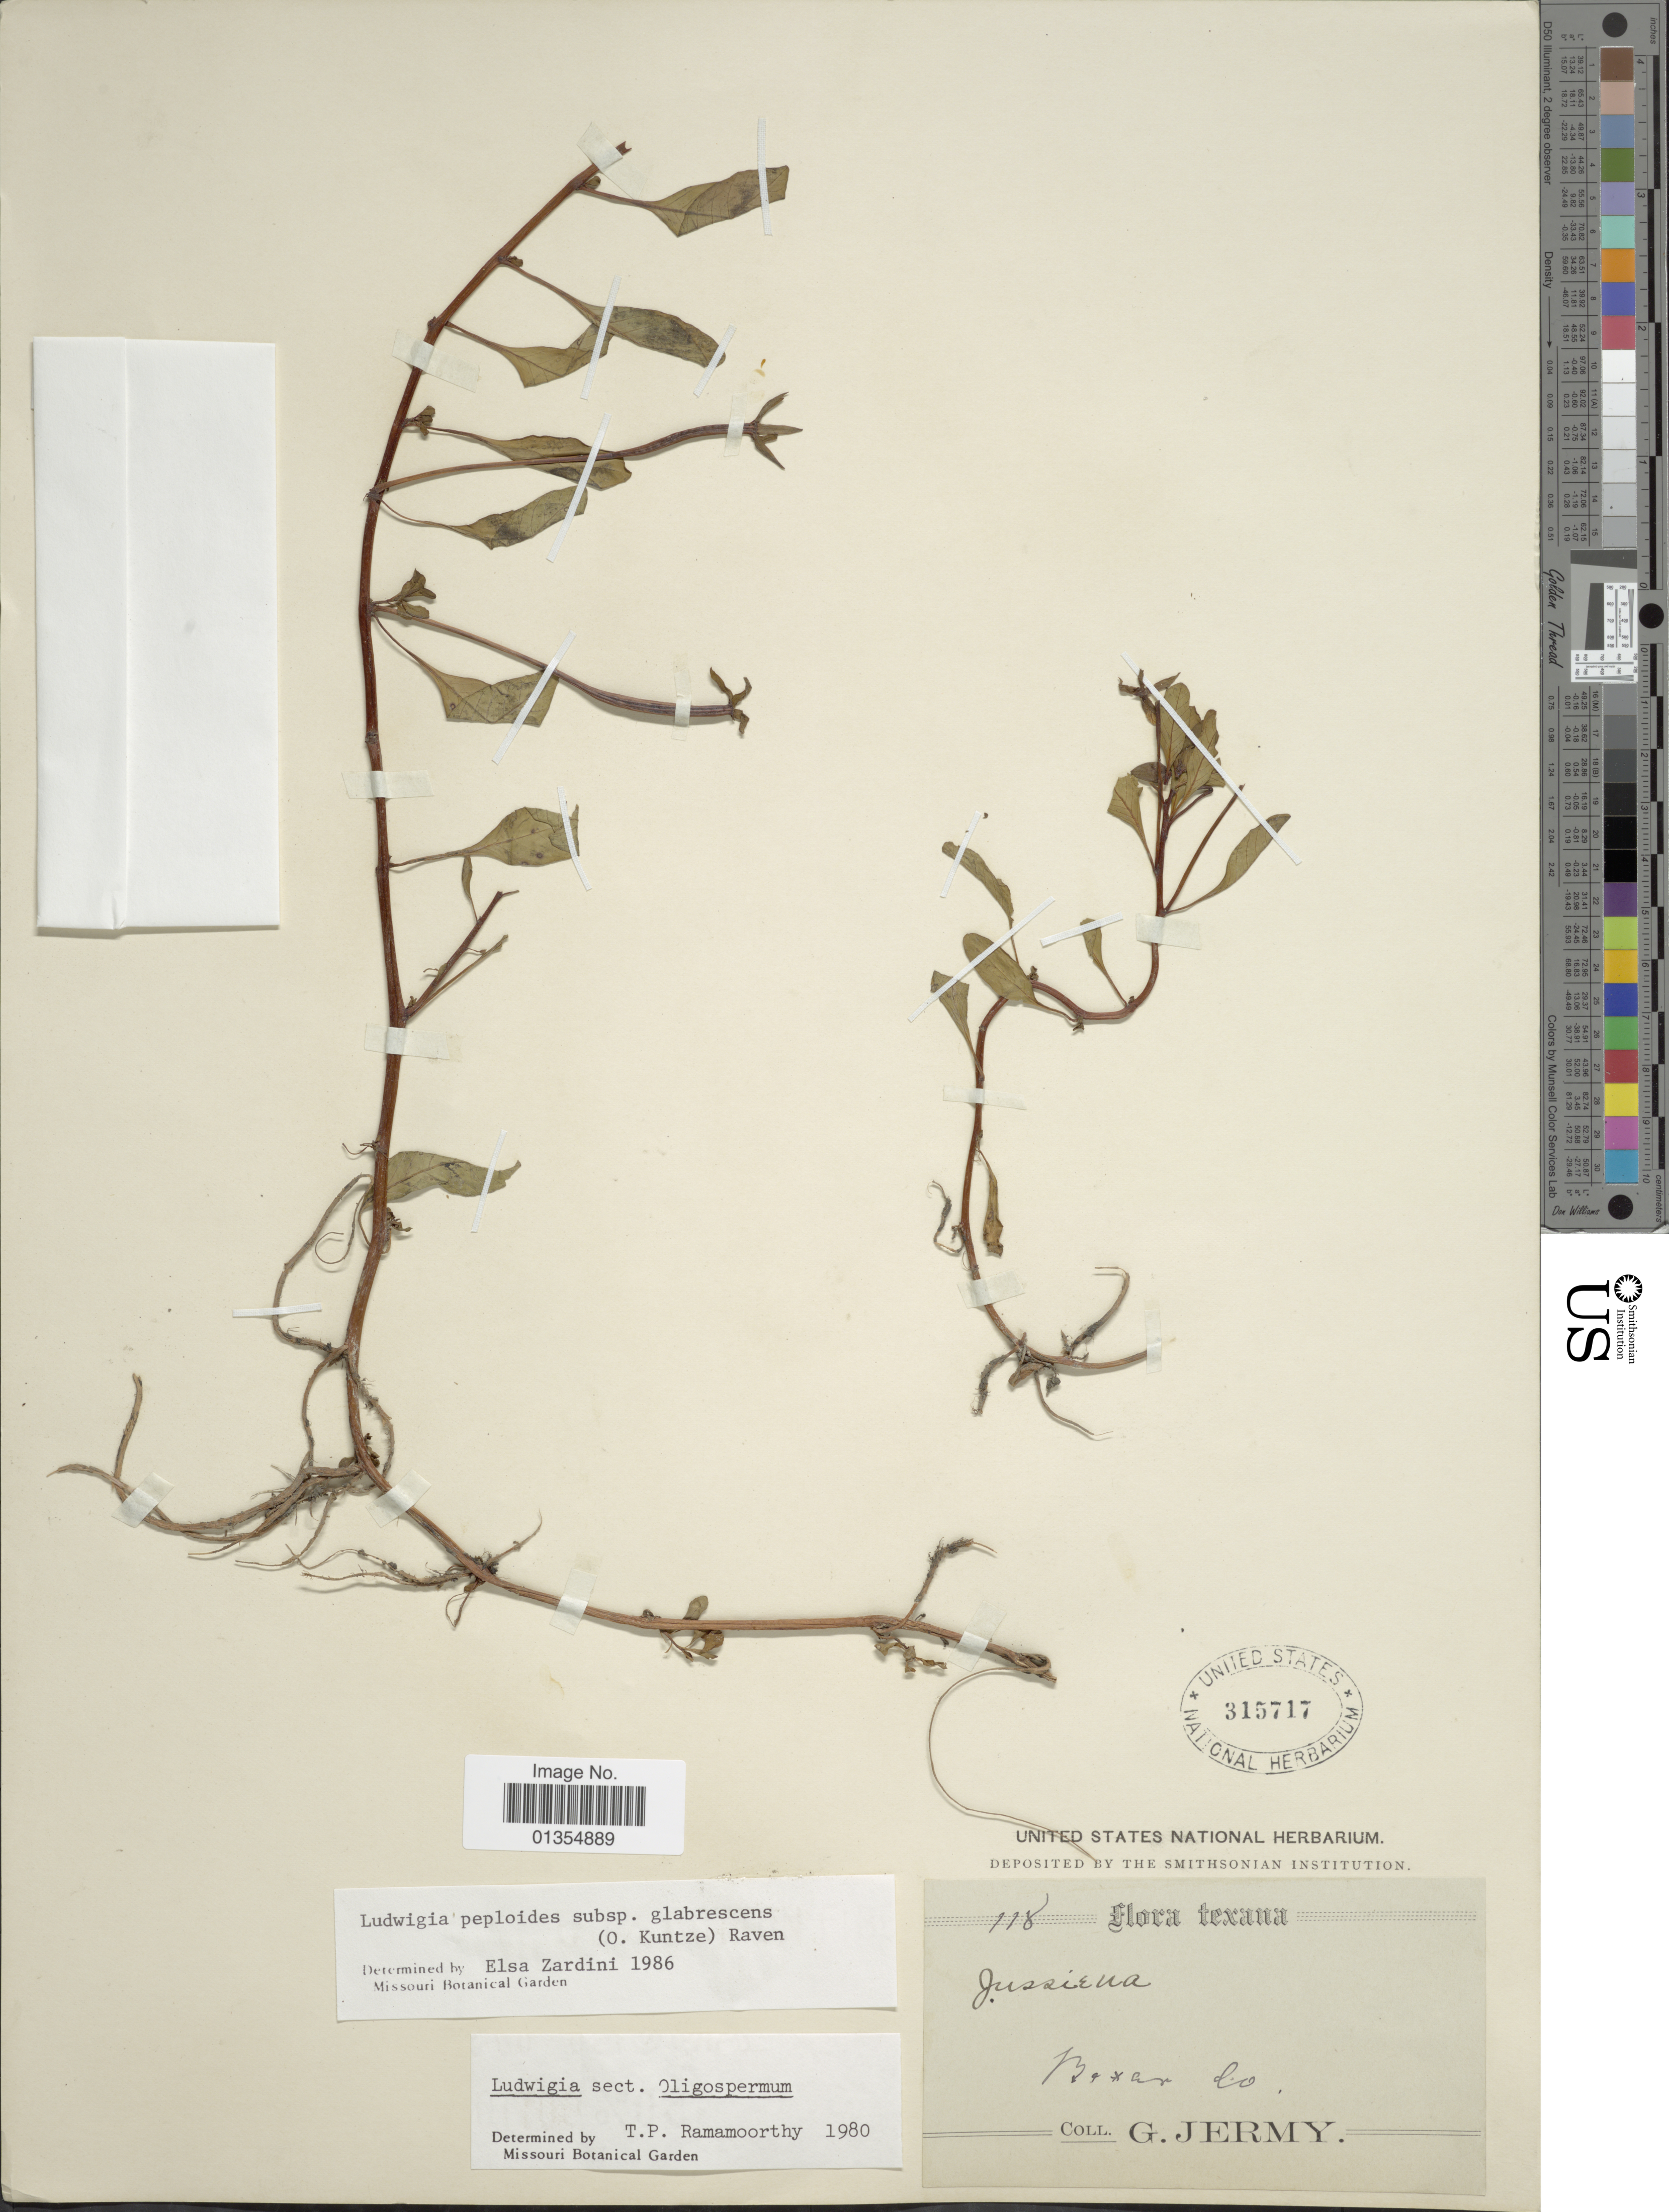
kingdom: Plantae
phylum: Tracheophyta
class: Magnoliopsida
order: Myrtales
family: Onagraceae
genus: Ludwigia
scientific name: Ludwigia peploides subsp. glabrescens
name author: (Kuntze) P.H. Raven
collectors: G. Jermy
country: United States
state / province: Texas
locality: Bexar Co.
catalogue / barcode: US 315717